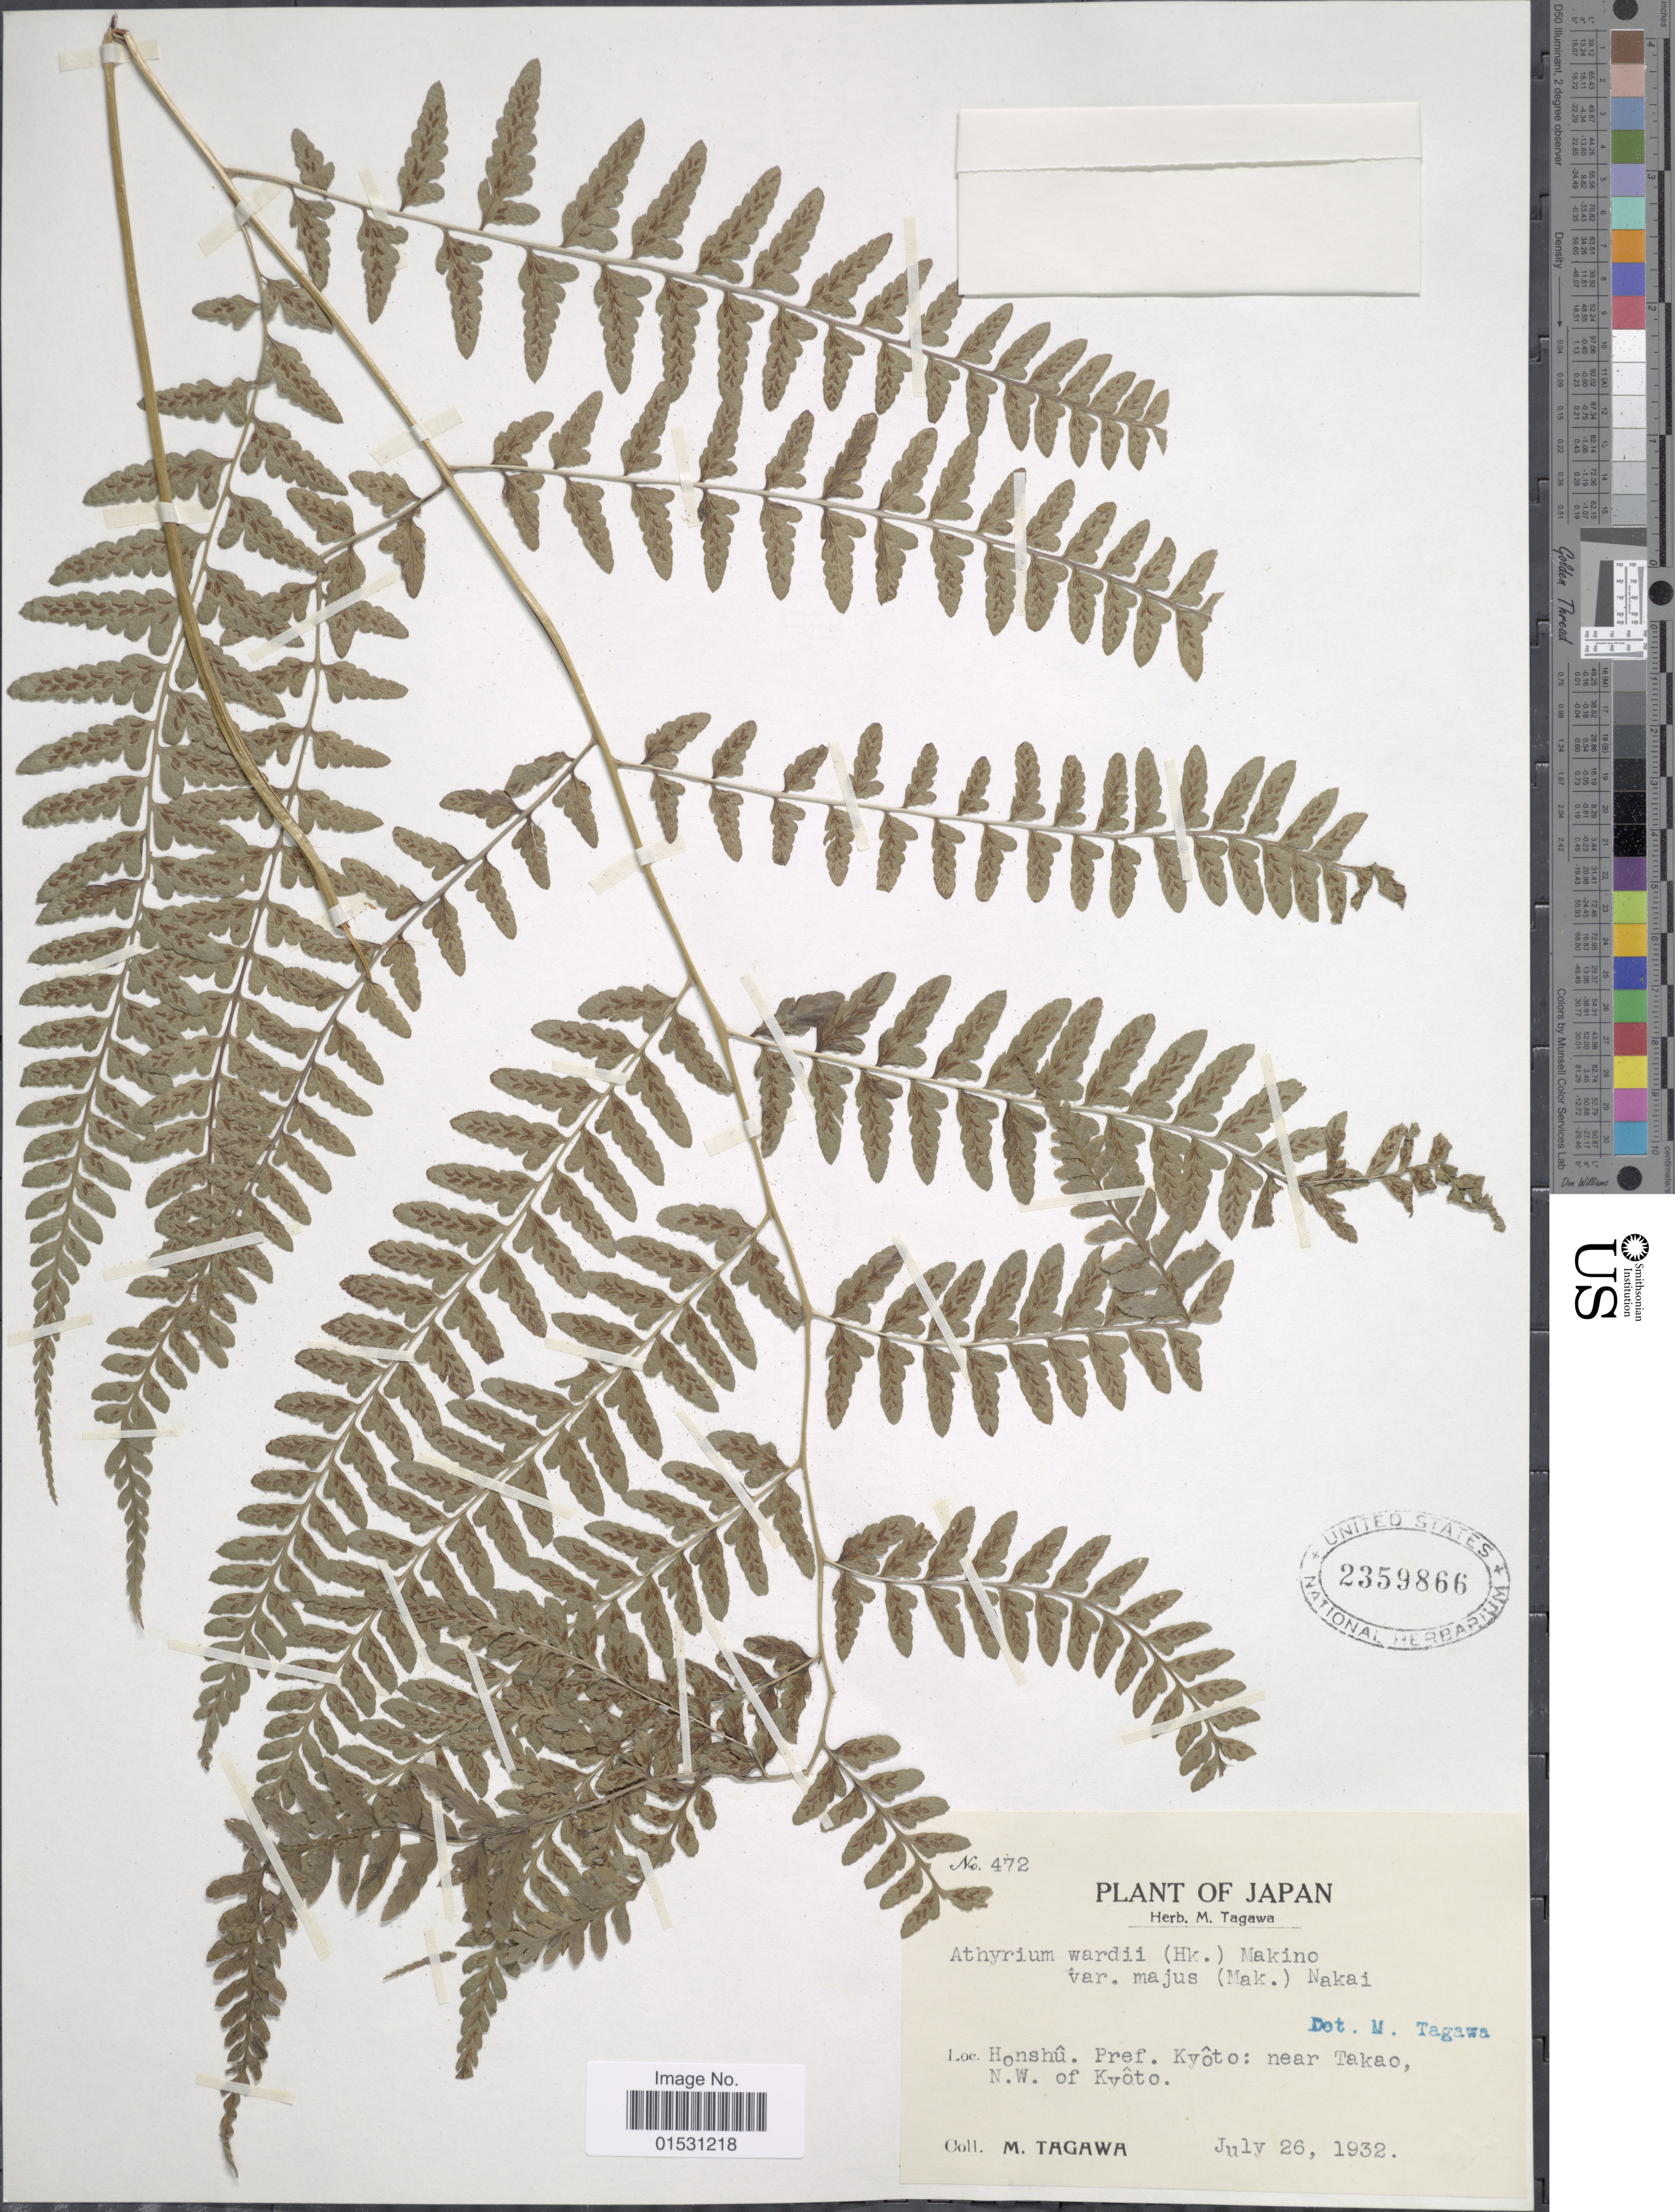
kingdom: Plantae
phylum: Tracheophyta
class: Polypodiopsida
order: Polypodiales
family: Athyriaceae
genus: Athyrium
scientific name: Athyrium wardii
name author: (Hook.) Makino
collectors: M. Tagawa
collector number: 472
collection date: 1932-07-26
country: Japan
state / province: Kyoto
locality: Honshu. Pref. Kyoto: near Takao, N. W. of Kyoto.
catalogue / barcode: US 2359866